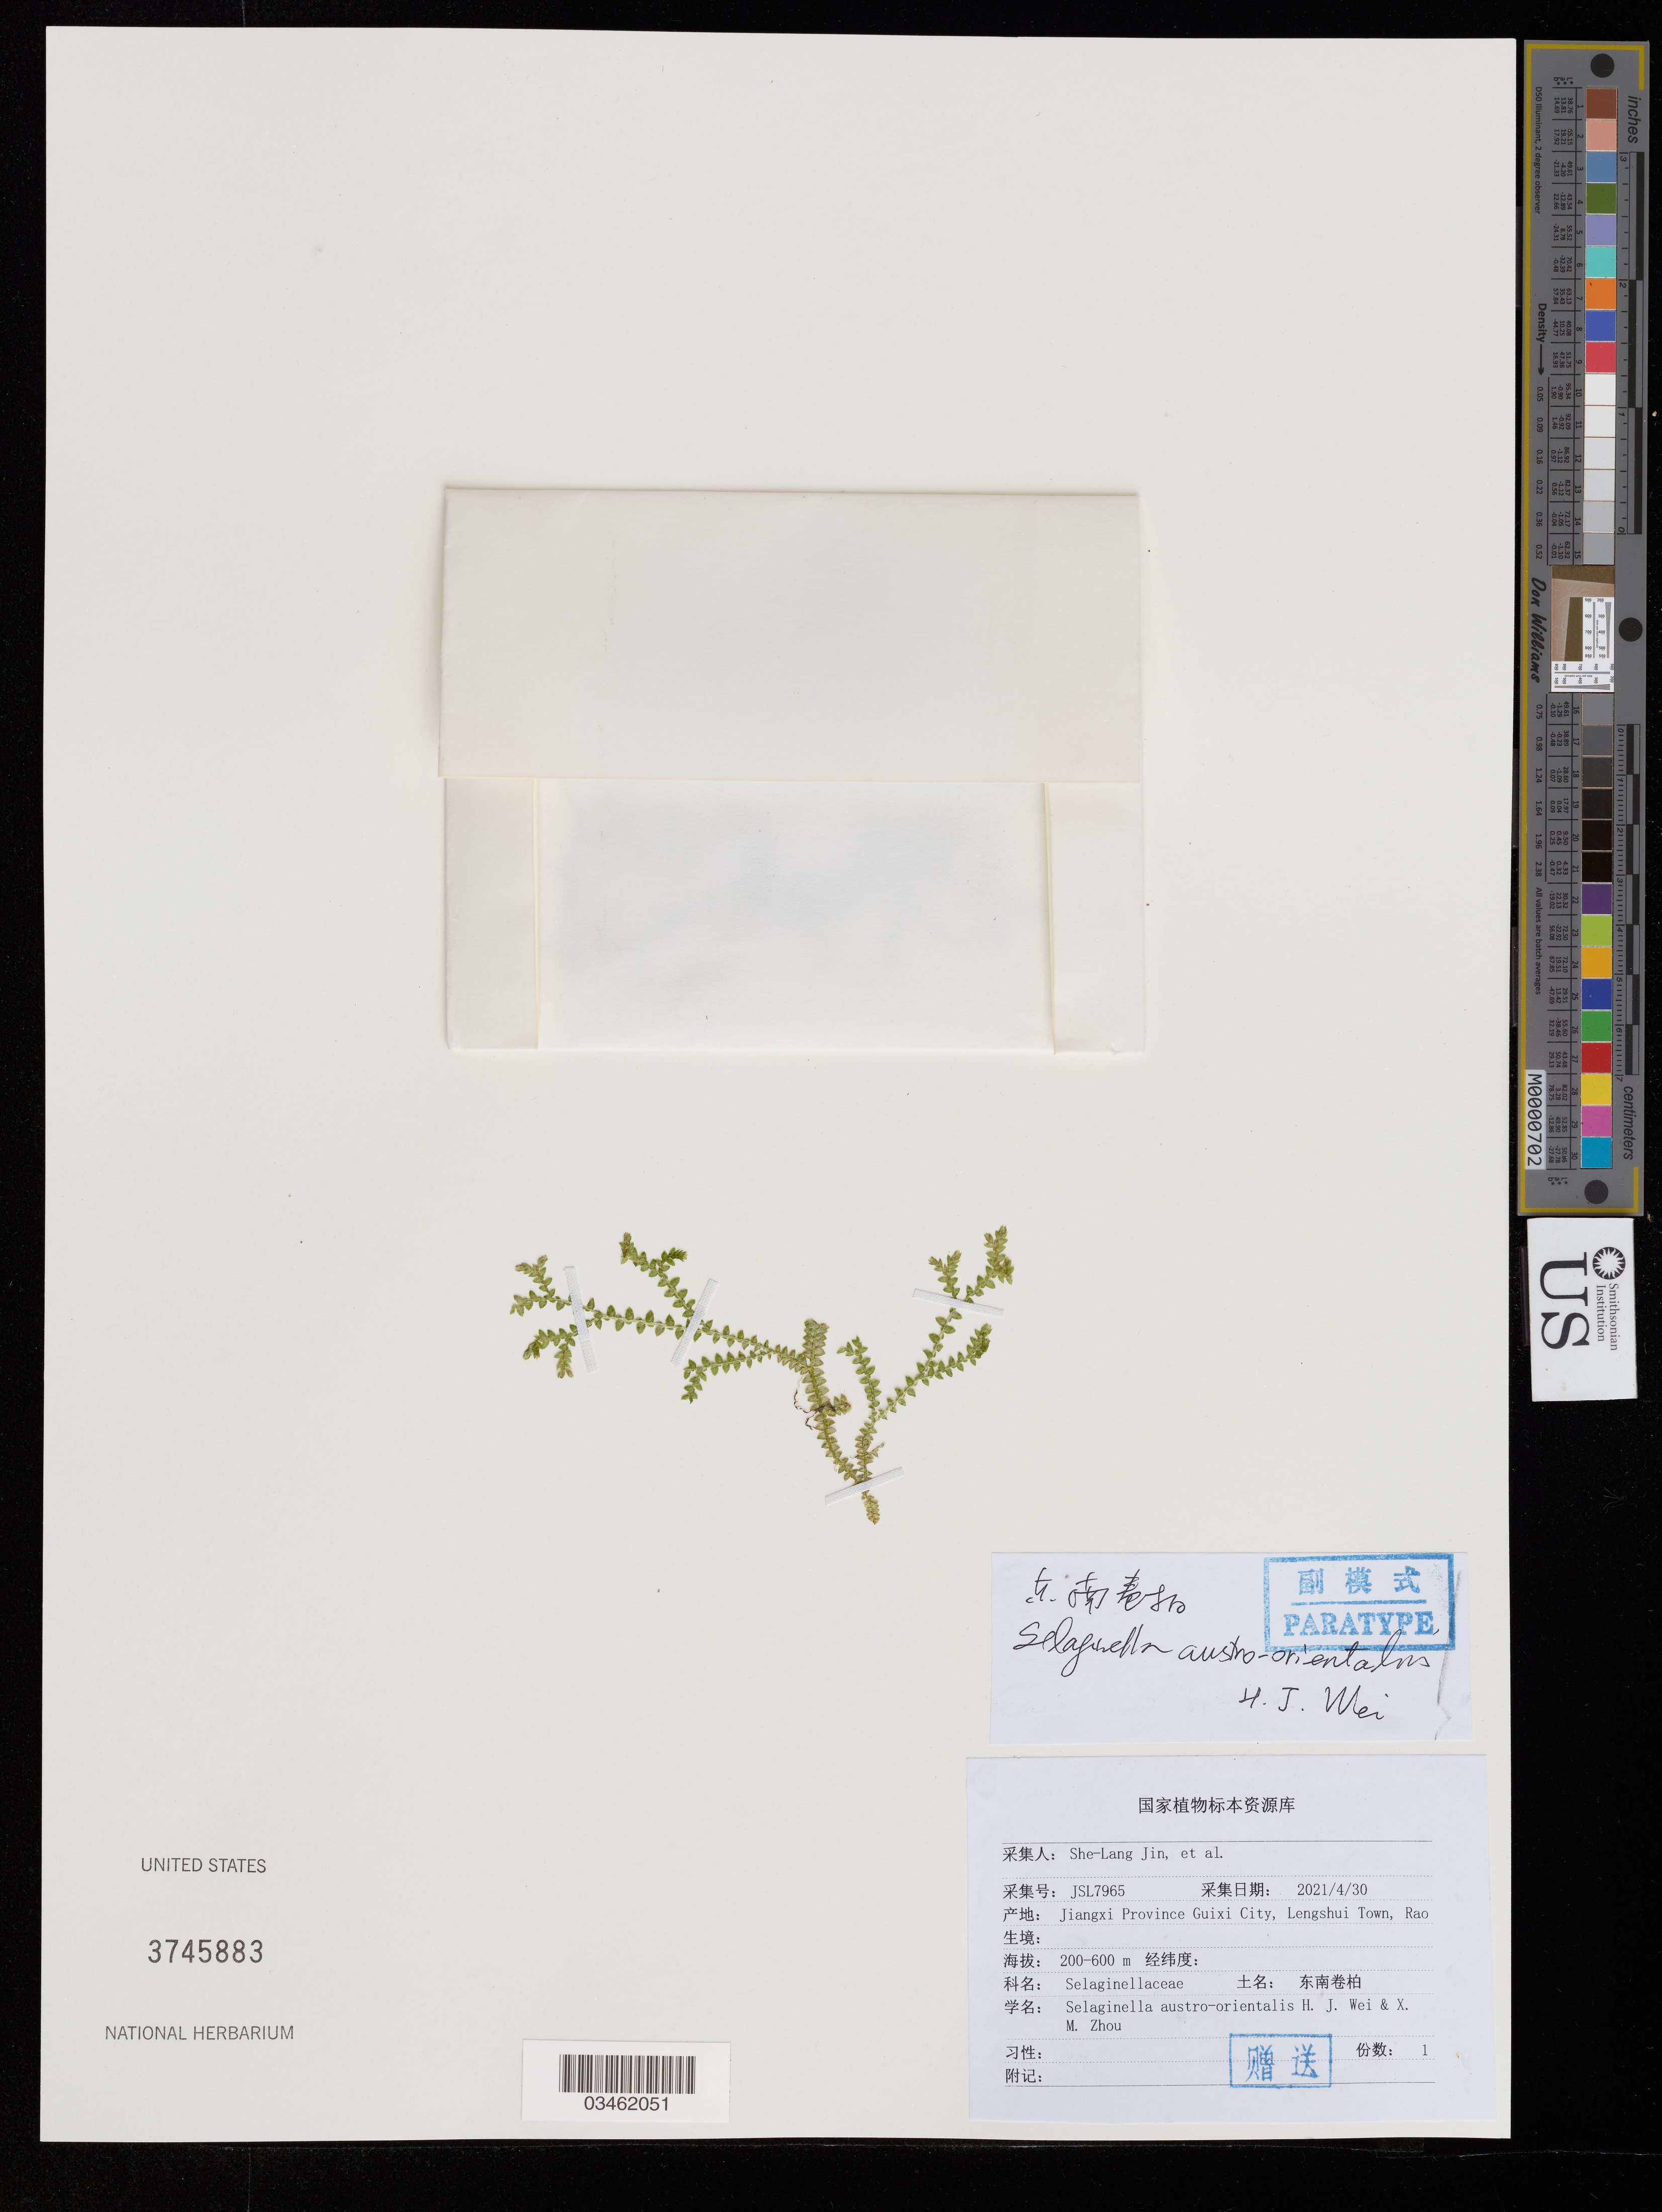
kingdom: Plantae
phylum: Tracheophyta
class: Lycopodiopsida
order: Selaginellales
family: Selaginellaceae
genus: Selaginella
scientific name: Selaginella austro-orientalis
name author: Wei & Zhou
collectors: S. Jin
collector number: JSL7965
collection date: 2021-04-30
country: China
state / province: Jiangxi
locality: Guixi City, Lengshui Town, Rao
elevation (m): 200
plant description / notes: Paratype.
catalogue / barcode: US 3745883